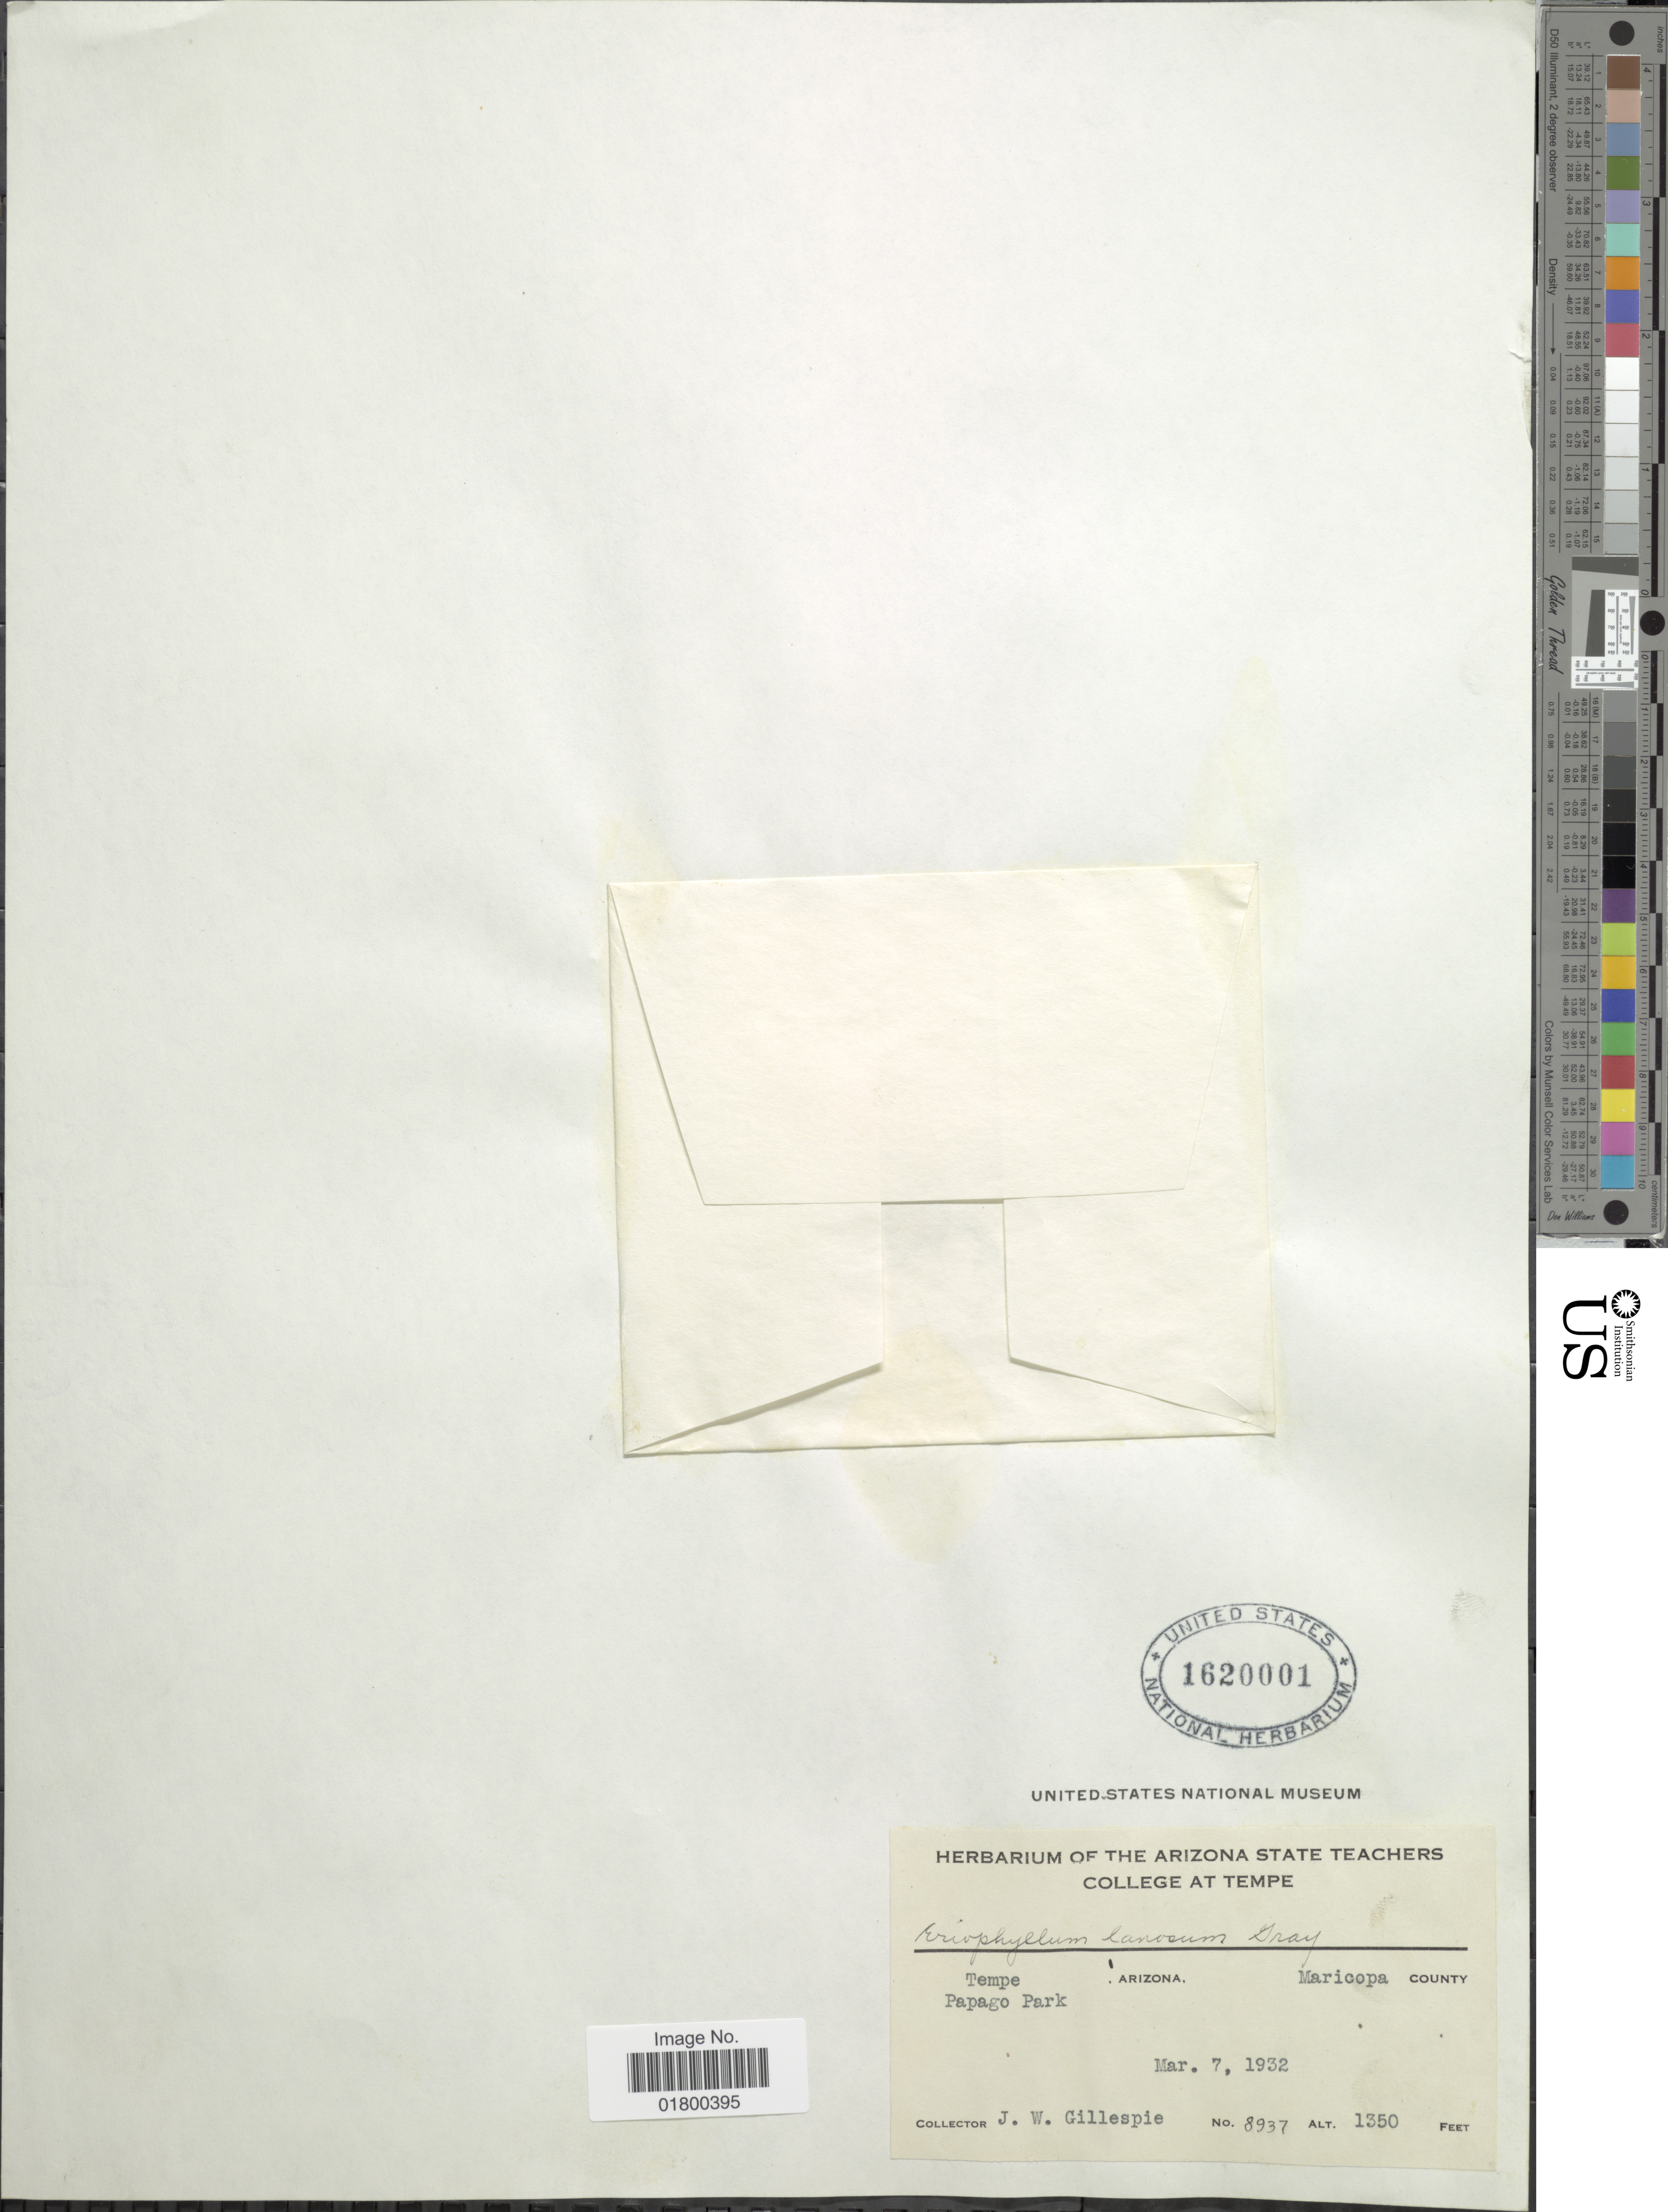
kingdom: Plantae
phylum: Tracheophyta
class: Magnoliopsida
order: Asterales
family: Asteraceae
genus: Eriophyllum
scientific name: Eriophyllum lanosum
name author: (A. Gray) A. Gray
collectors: J. W. Gillespie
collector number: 8937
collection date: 1932-03-07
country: United States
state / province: Arizona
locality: Tempe, Papago Park, Arizona, Maricopa County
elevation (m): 411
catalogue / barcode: US 1620001